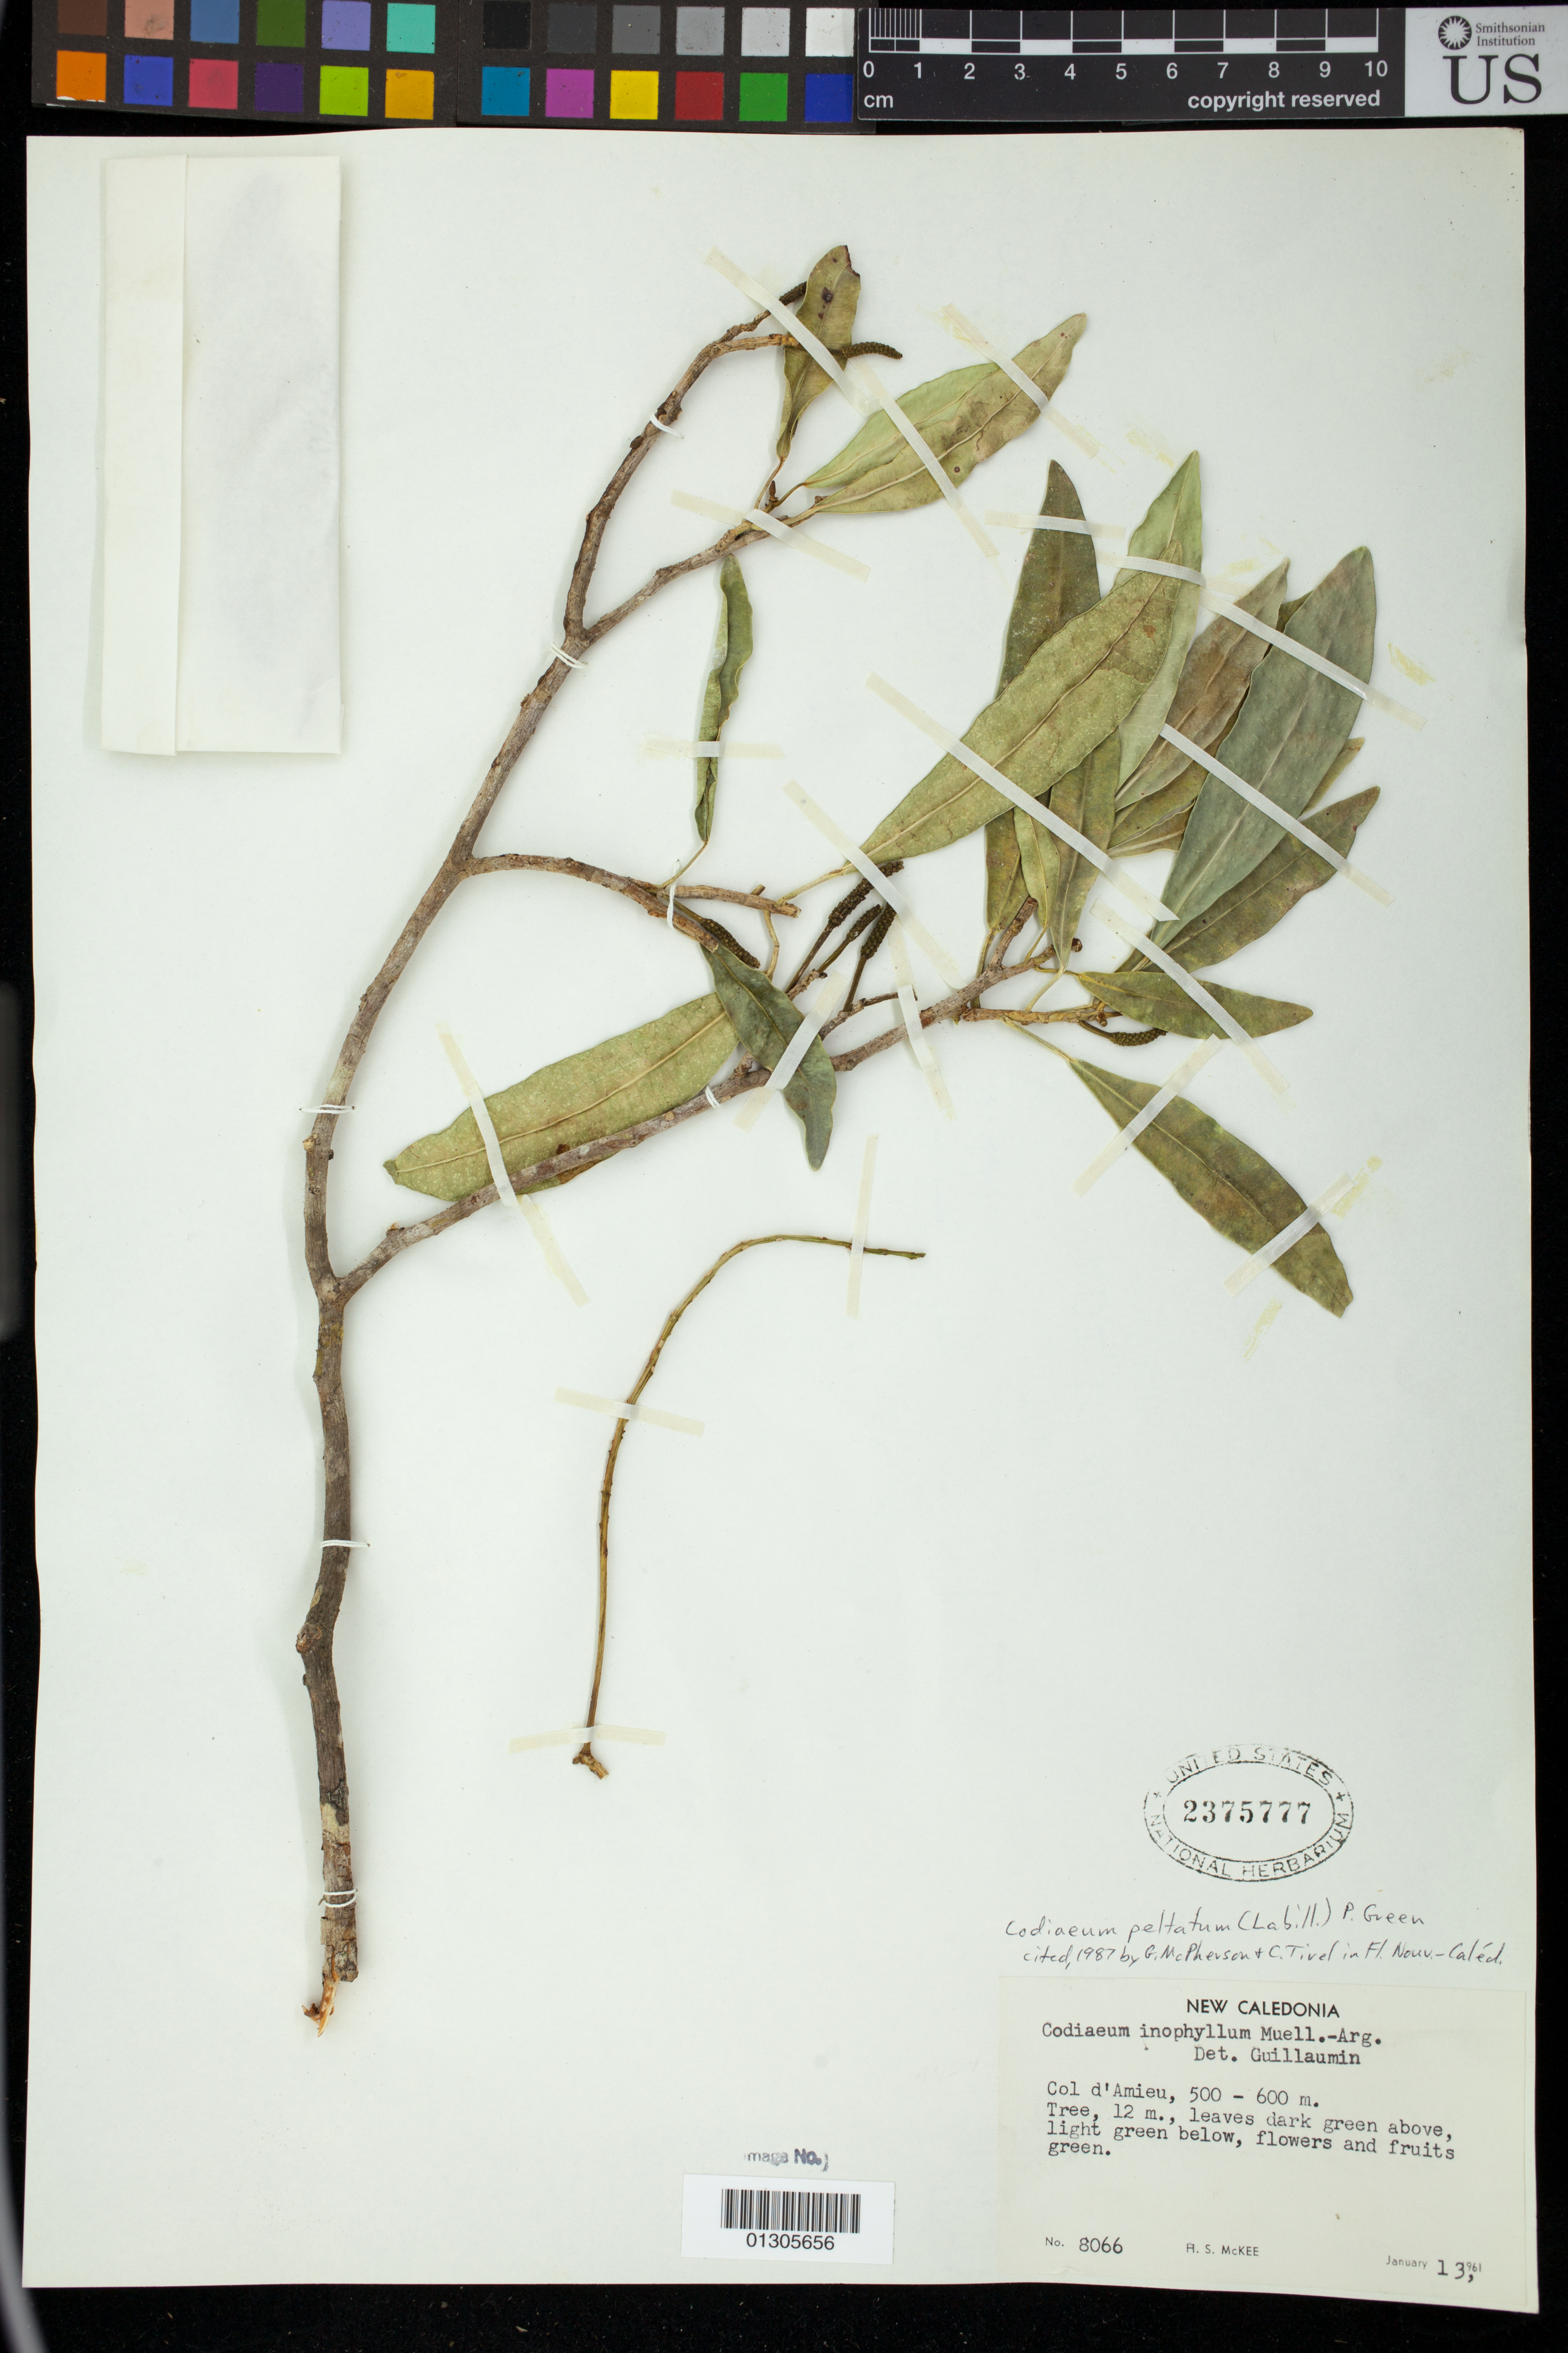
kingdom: Plantae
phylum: Tracheophyta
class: Magnoliopsida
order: Malpighiales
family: Euphorbiaceae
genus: Codiaeum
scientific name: Codiaeum peltatum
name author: P.S. Green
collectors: H. S. McKee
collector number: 8066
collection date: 1961-01-13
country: New Caledonia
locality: Col d'Amieu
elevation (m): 500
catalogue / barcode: US 2375777